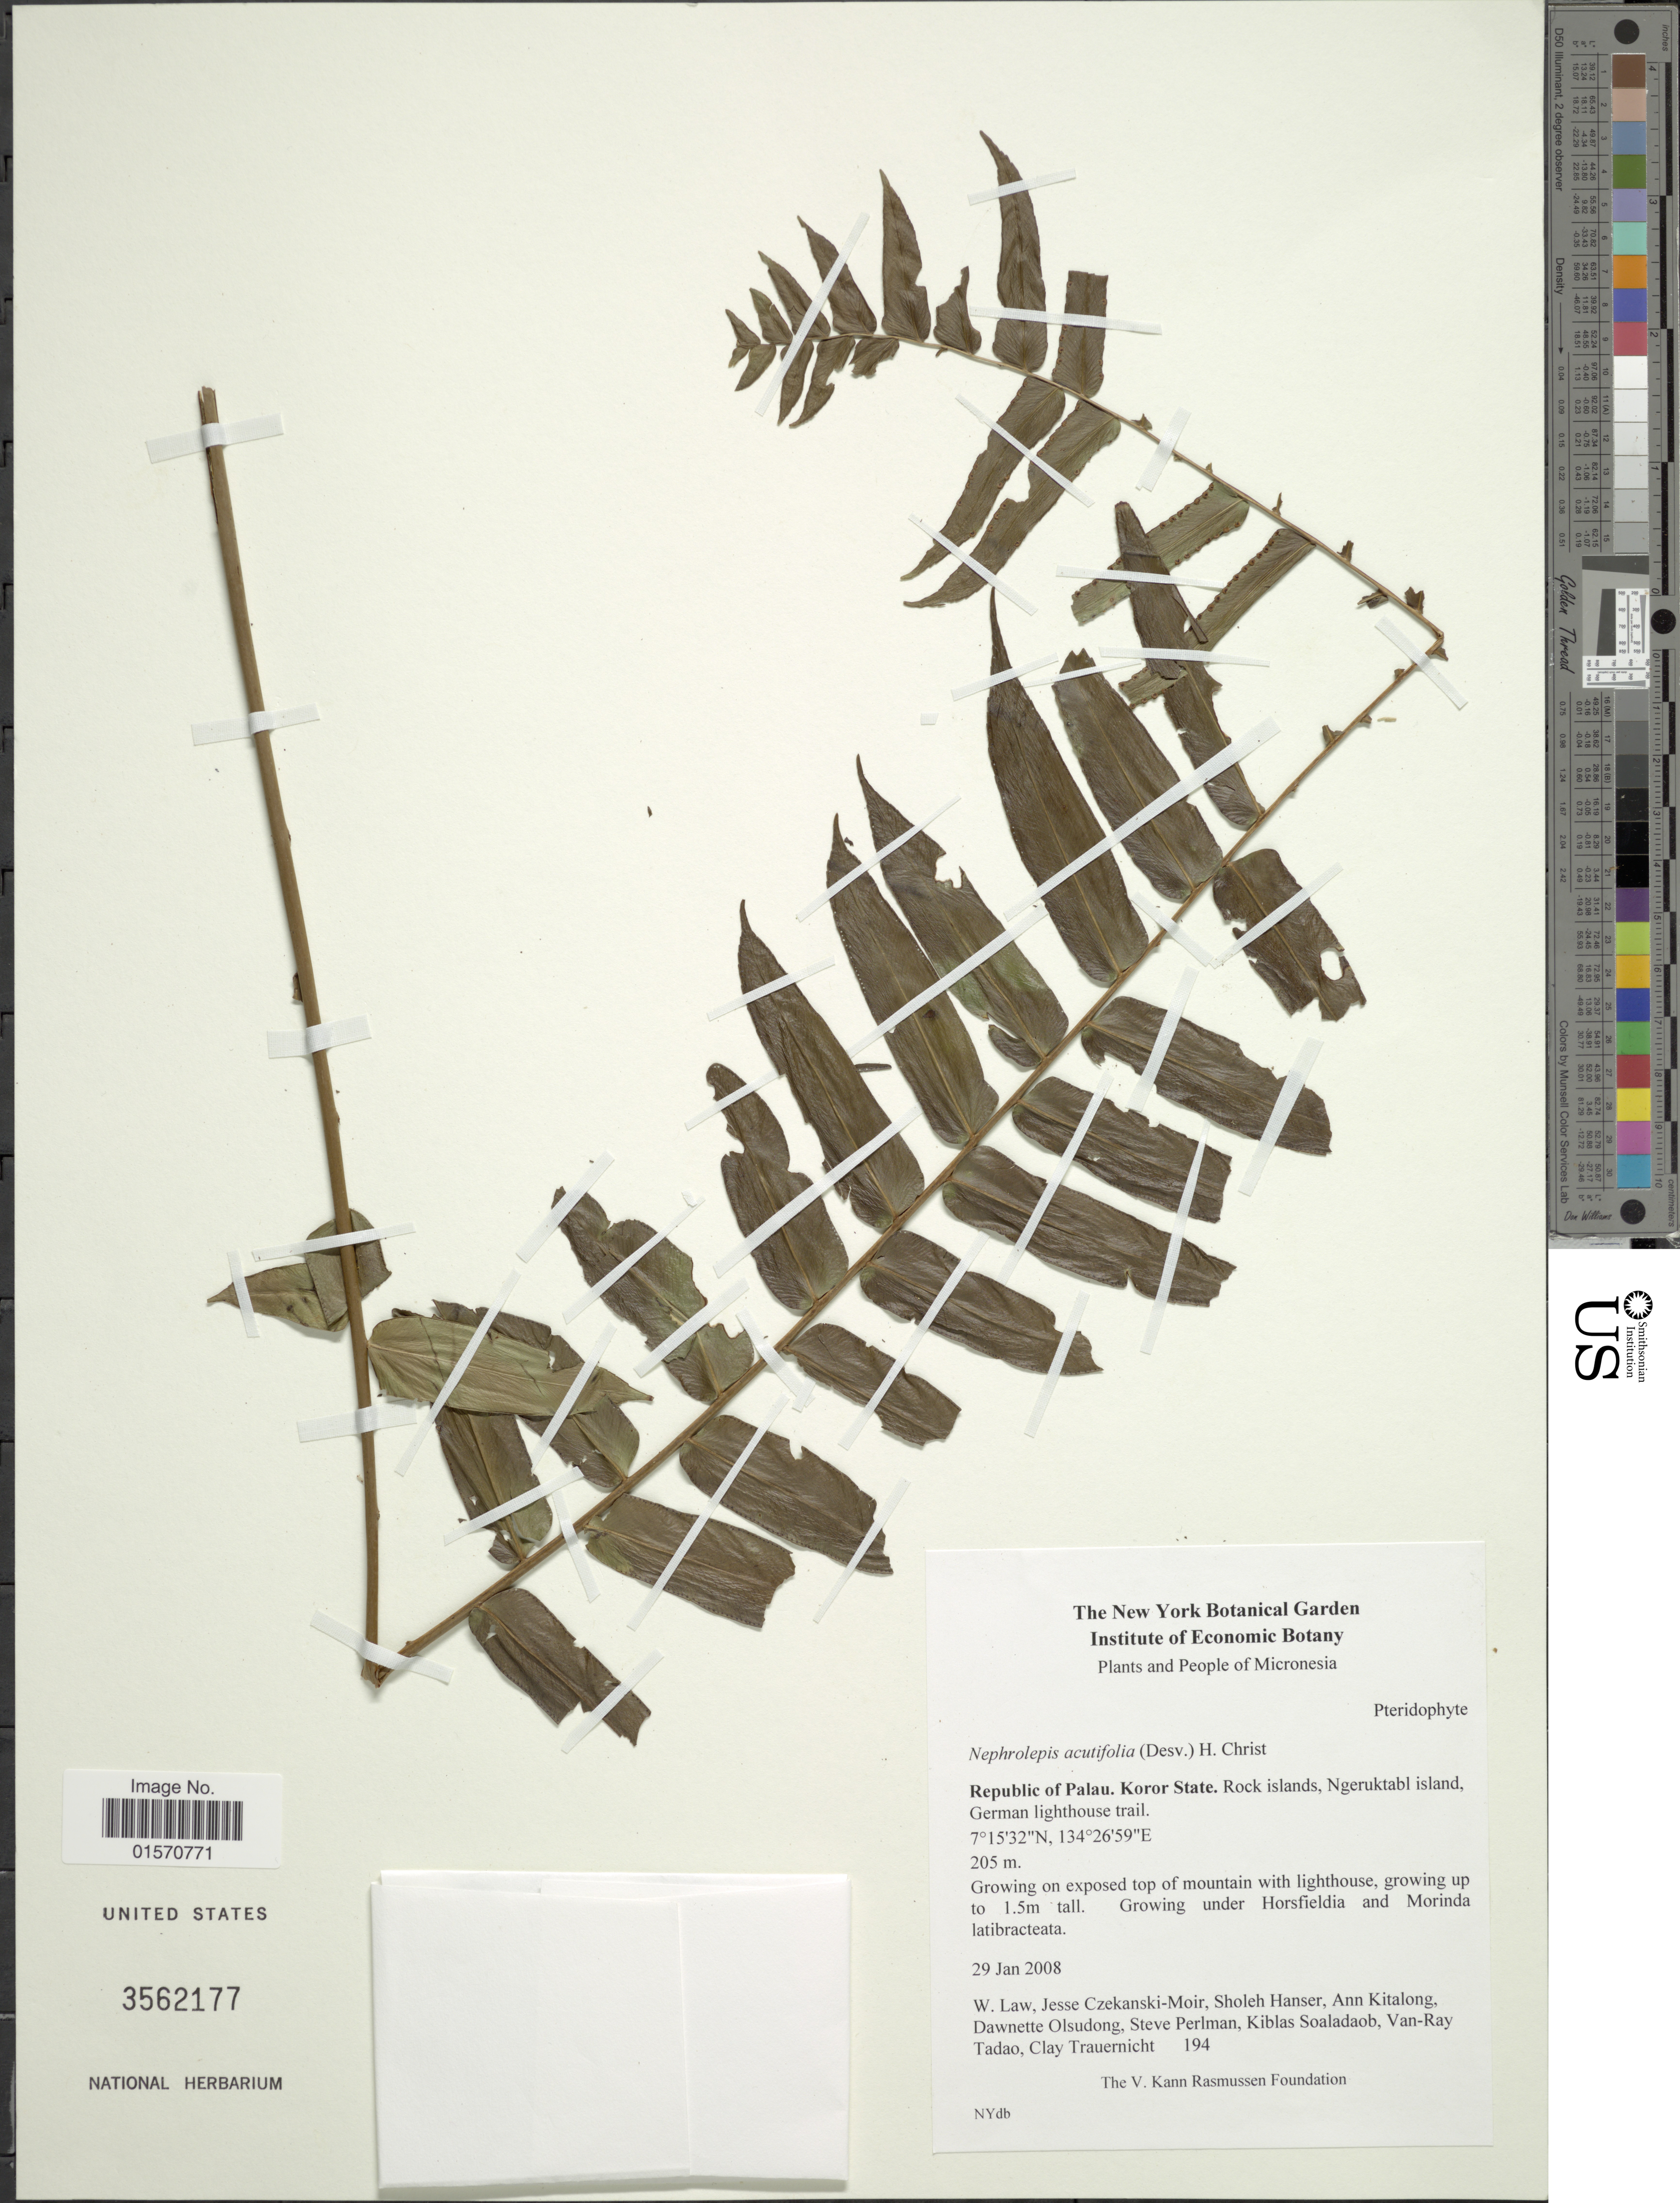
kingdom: Plantae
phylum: Tracheophyta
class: Polypodiopsida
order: Polypodiales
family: Nephrolepidaceae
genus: Nephrolepis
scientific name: Nephrolepis acutifolia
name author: (Desv.) Chr.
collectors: W. Law, J. Czekanski-Moir, S. Hanser, A. Kitalong & et al.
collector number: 194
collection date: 2008-01-29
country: Palau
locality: Micronesia. Republic of Palau. Koror State. Rock Islands, Ngeruktabl island, German lighthouse trail. Growing on exposed top of mountain with lighthouse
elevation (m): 205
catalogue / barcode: US 3562177